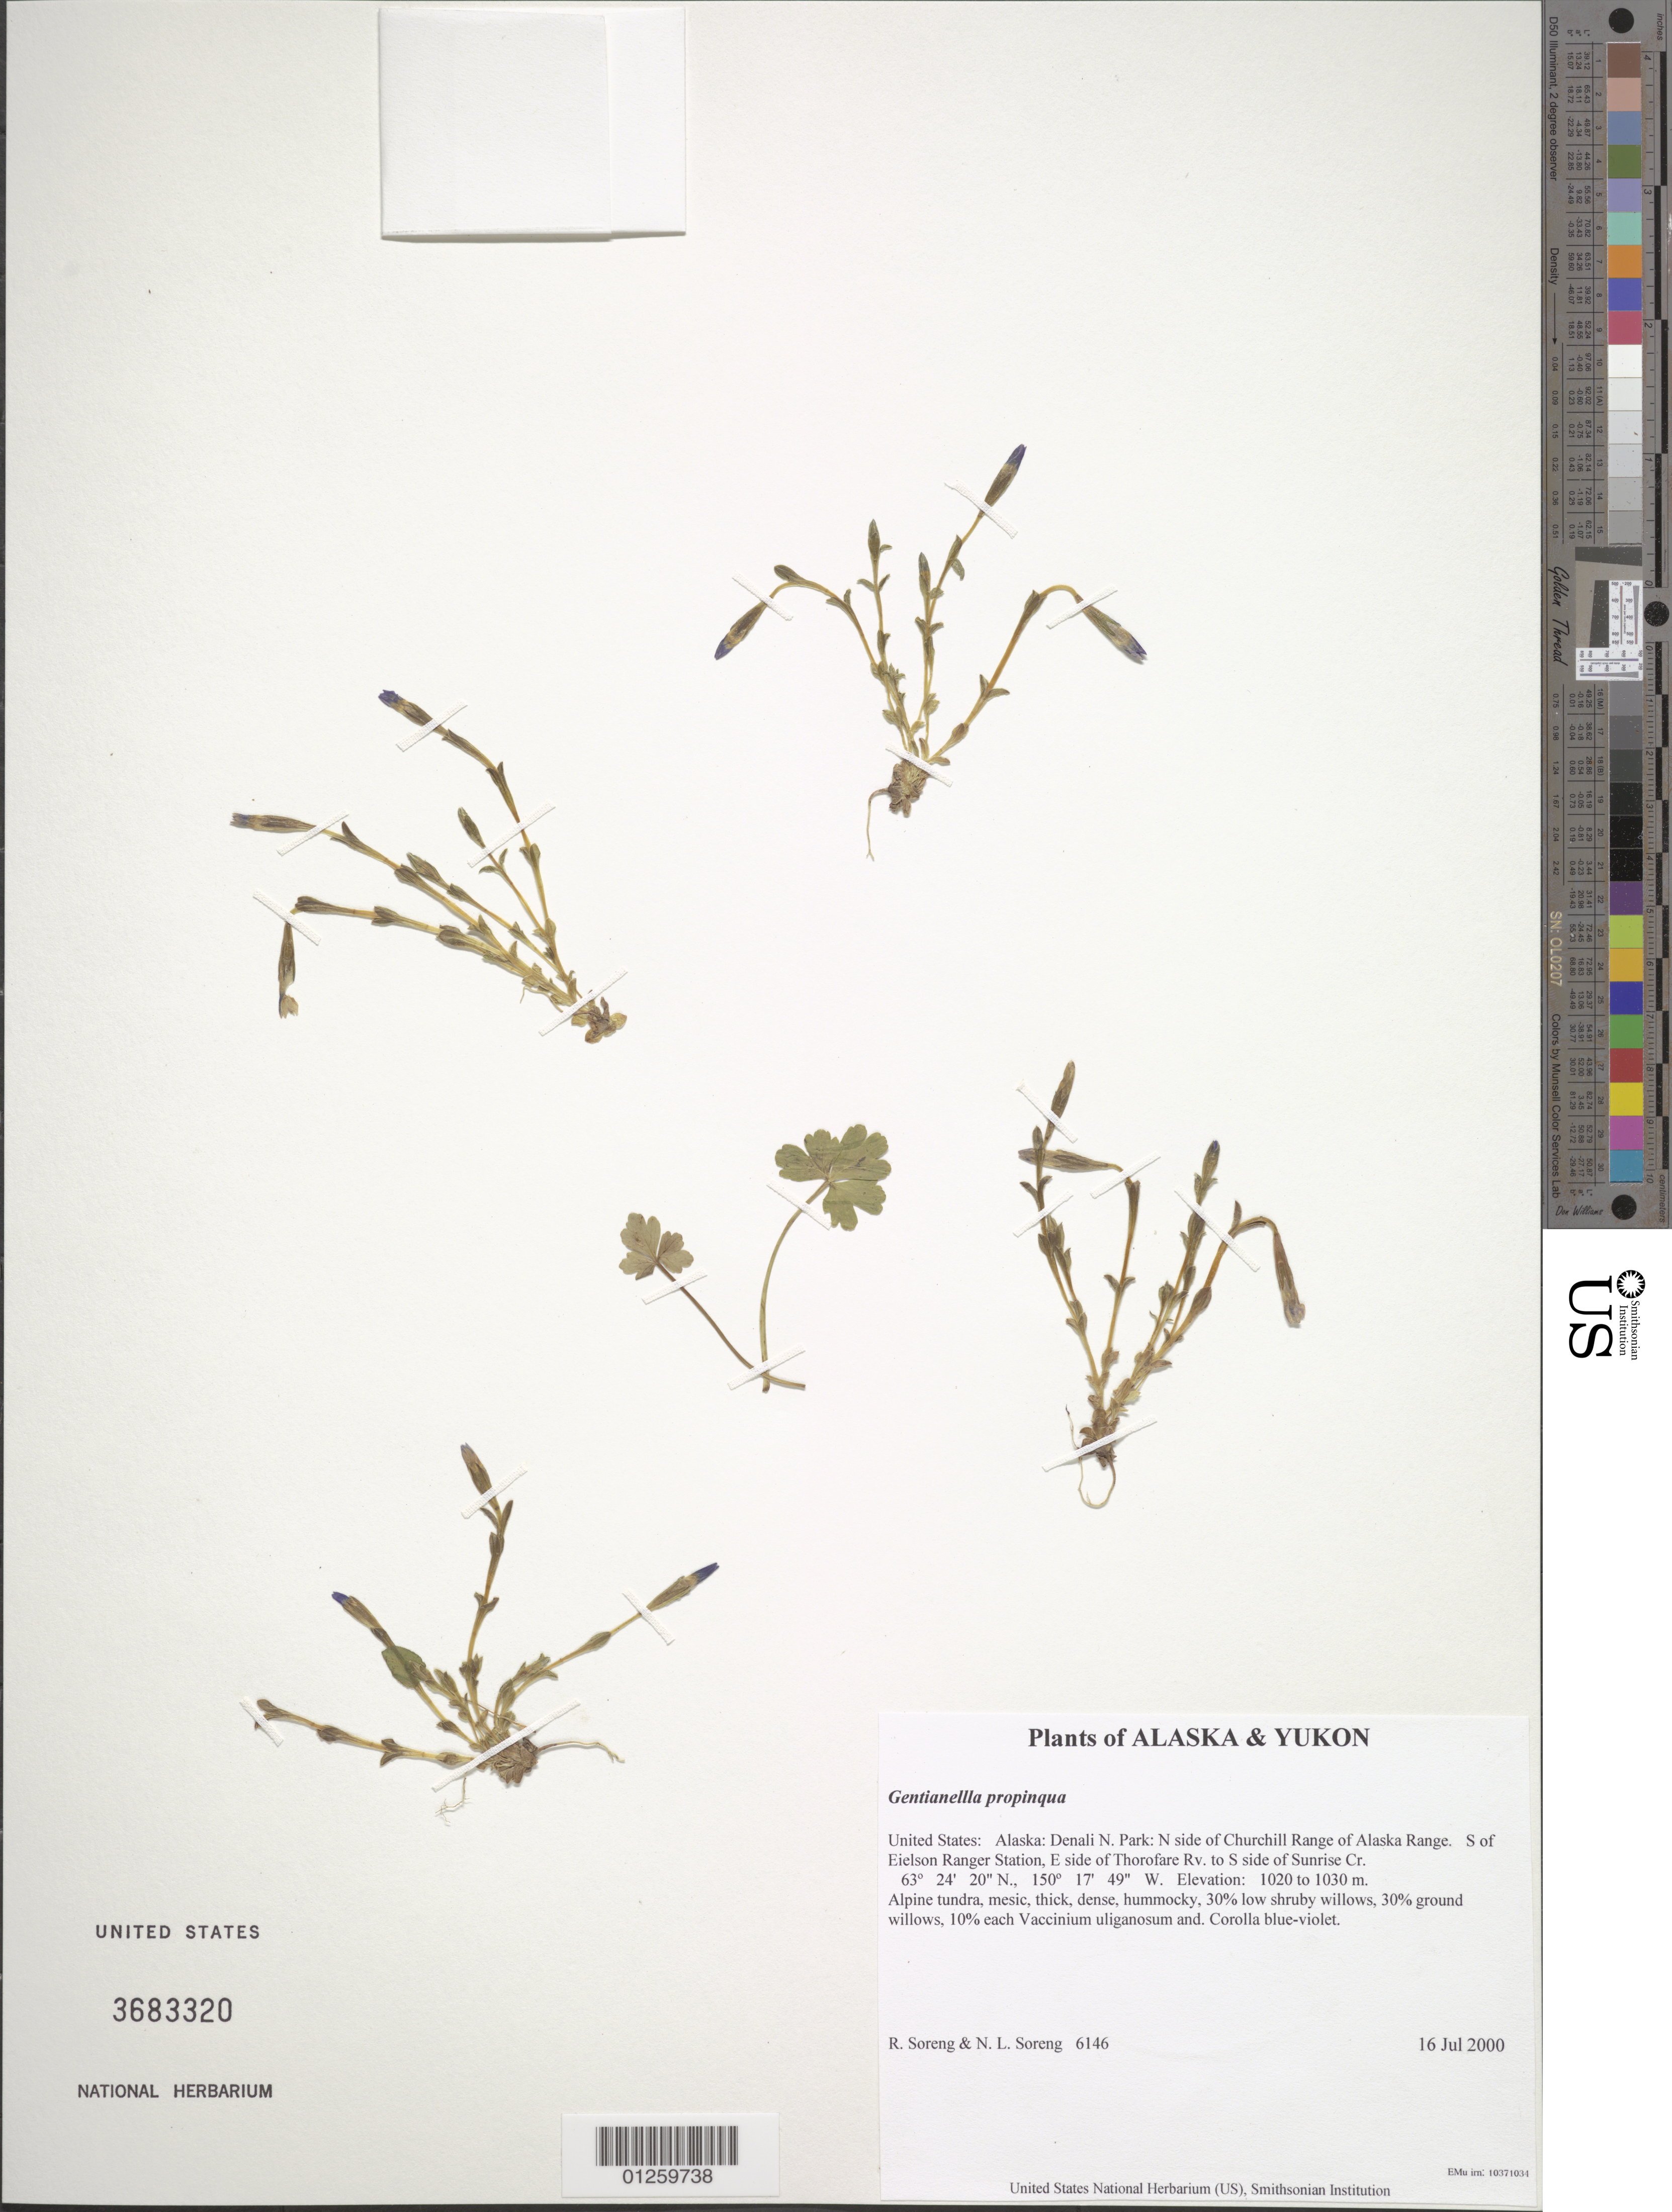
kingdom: Plantae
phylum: Tracheophyta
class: Magnoliopsida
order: Gentianales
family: Gentianaceae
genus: Gentianella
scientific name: Gentianella propinqua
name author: (Richardson) J.M. Gillett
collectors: R. J. Soreng & N. L. Soreng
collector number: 6146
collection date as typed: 16 Jul 2000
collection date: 2000-07-16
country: United States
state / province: Alaska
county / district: Denali N. Park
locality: N side of Churchill Range of Alaska Range. S of Eielson Ranger Station, E side of Thorofare Rv. to S side of Sunrise Cr.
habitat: Alpine tundra, mesic, thick, dense, hummocky, 30% low shruby willows, 30% ground willows, 10% each Vaccinium uliganosum and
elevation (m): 1020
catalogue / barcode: US 3683320